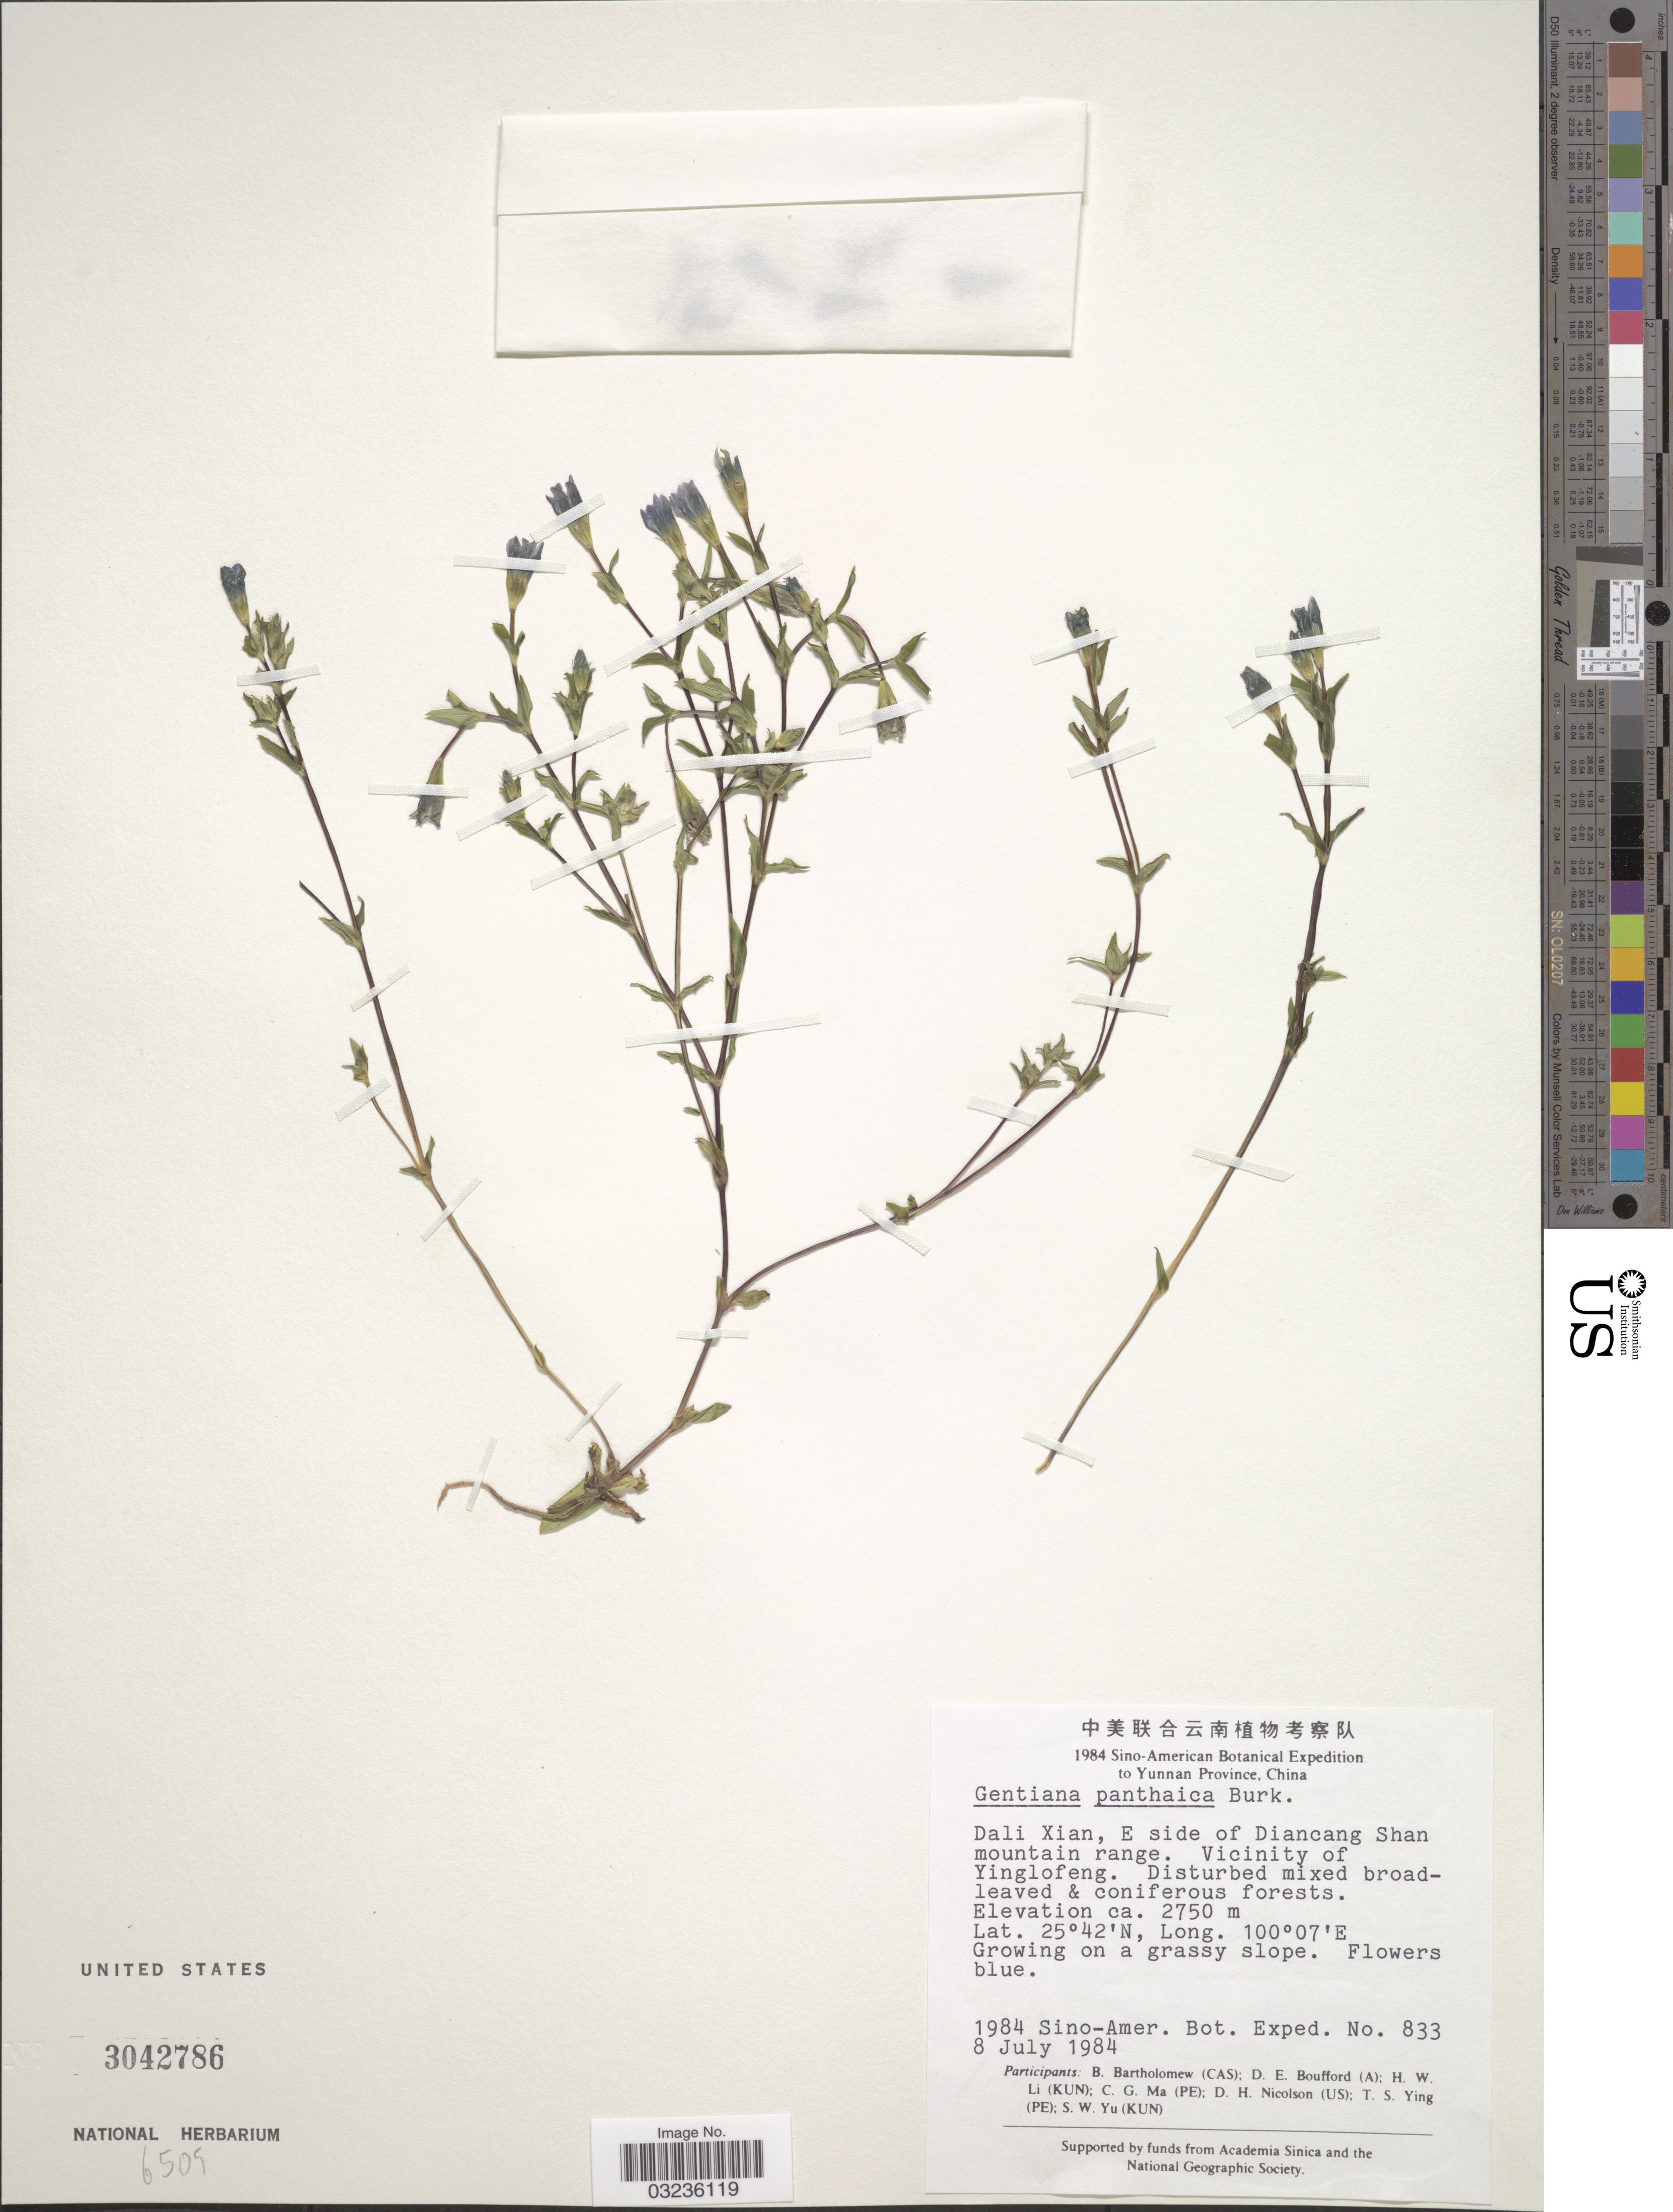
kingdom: Plantae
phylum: Tracheophyta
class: Magnoliopsida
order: Gentianales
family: Gentianaceae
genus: Gentiana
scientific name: Gentiana panthaica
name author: Prain & Burkill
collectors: Sino-Amer. Bot. Exped. 1984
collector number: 833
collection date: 1984-07-08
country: China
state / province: Yunnan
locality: Dali Xian, E side of Diancang Shan mountain range, Vicinity of Yinglofeng.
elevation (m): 2750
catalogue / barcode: US 3042786